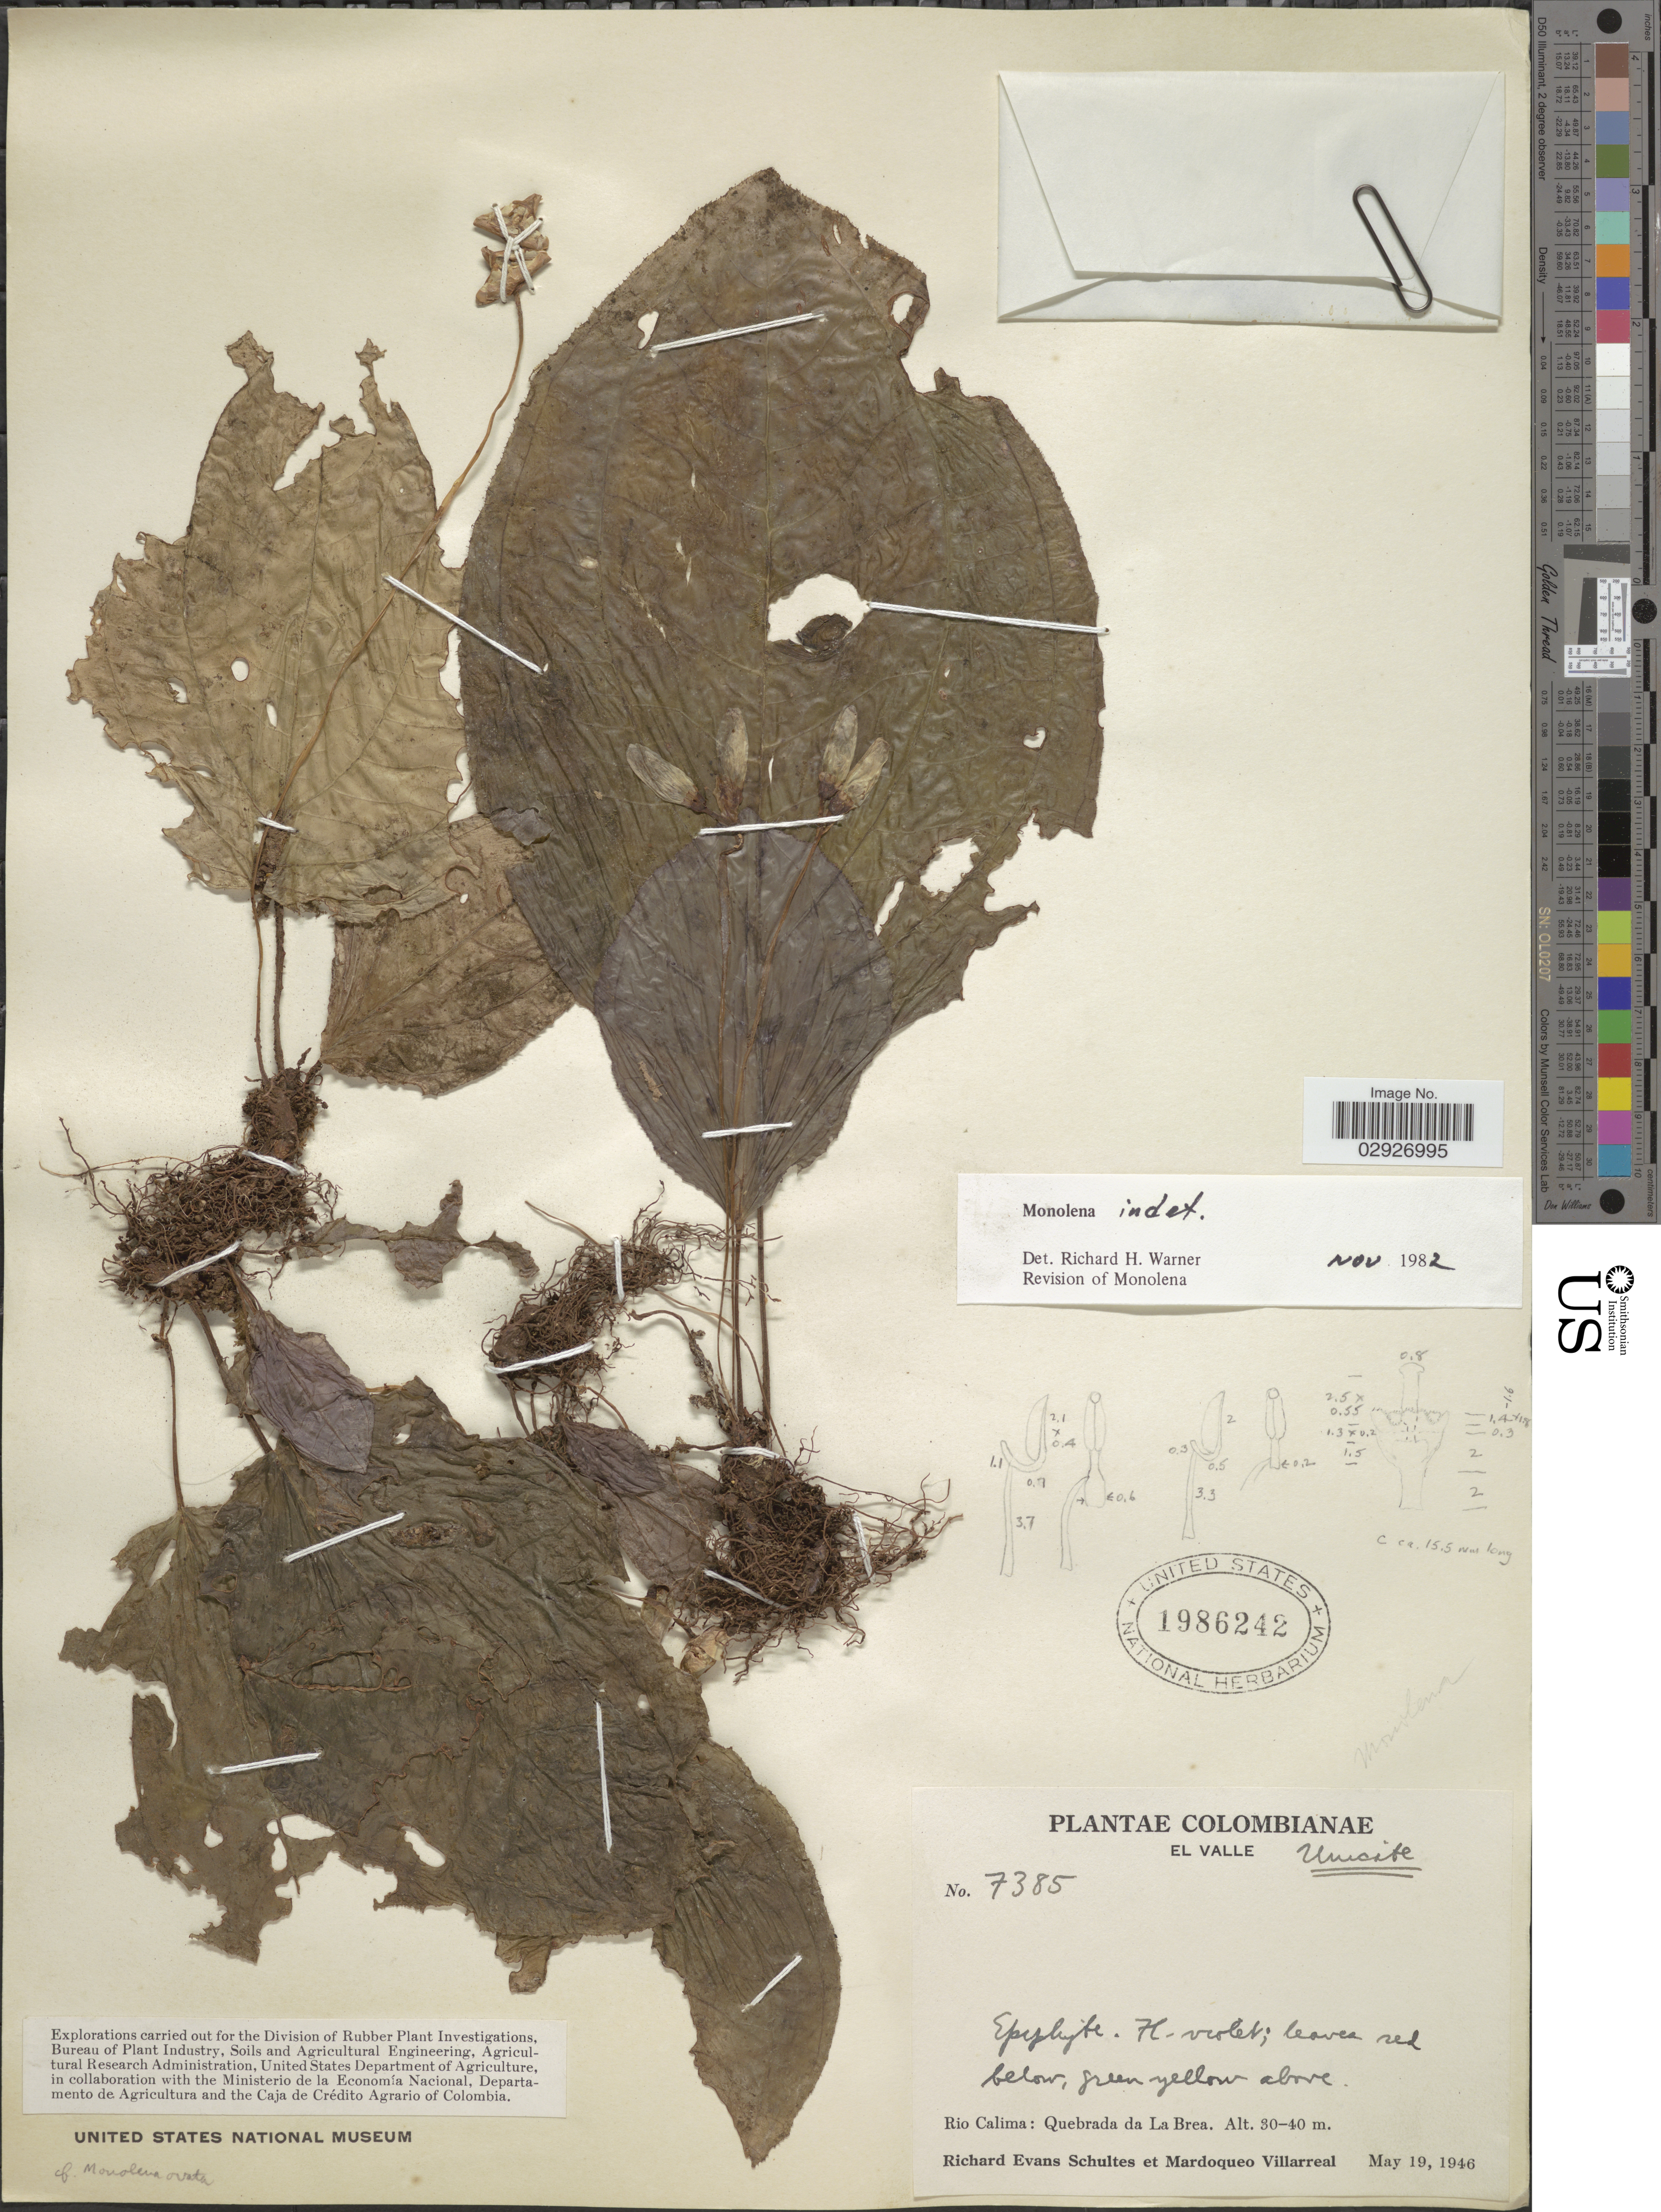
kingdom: Plantae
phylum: Tracheophyta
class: Magnoliopsida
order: Myrtales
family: Melastomataceae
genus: Monolena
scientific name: Monolena sp.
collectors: R. E. Schultes & M. Villarreal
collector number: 7385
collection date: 1946-05-19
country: Colombia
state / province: Valle del Cauca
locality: El Valle. Rio Calima: Quebrada de La Brea.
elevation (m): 30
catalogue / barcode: US 1986242